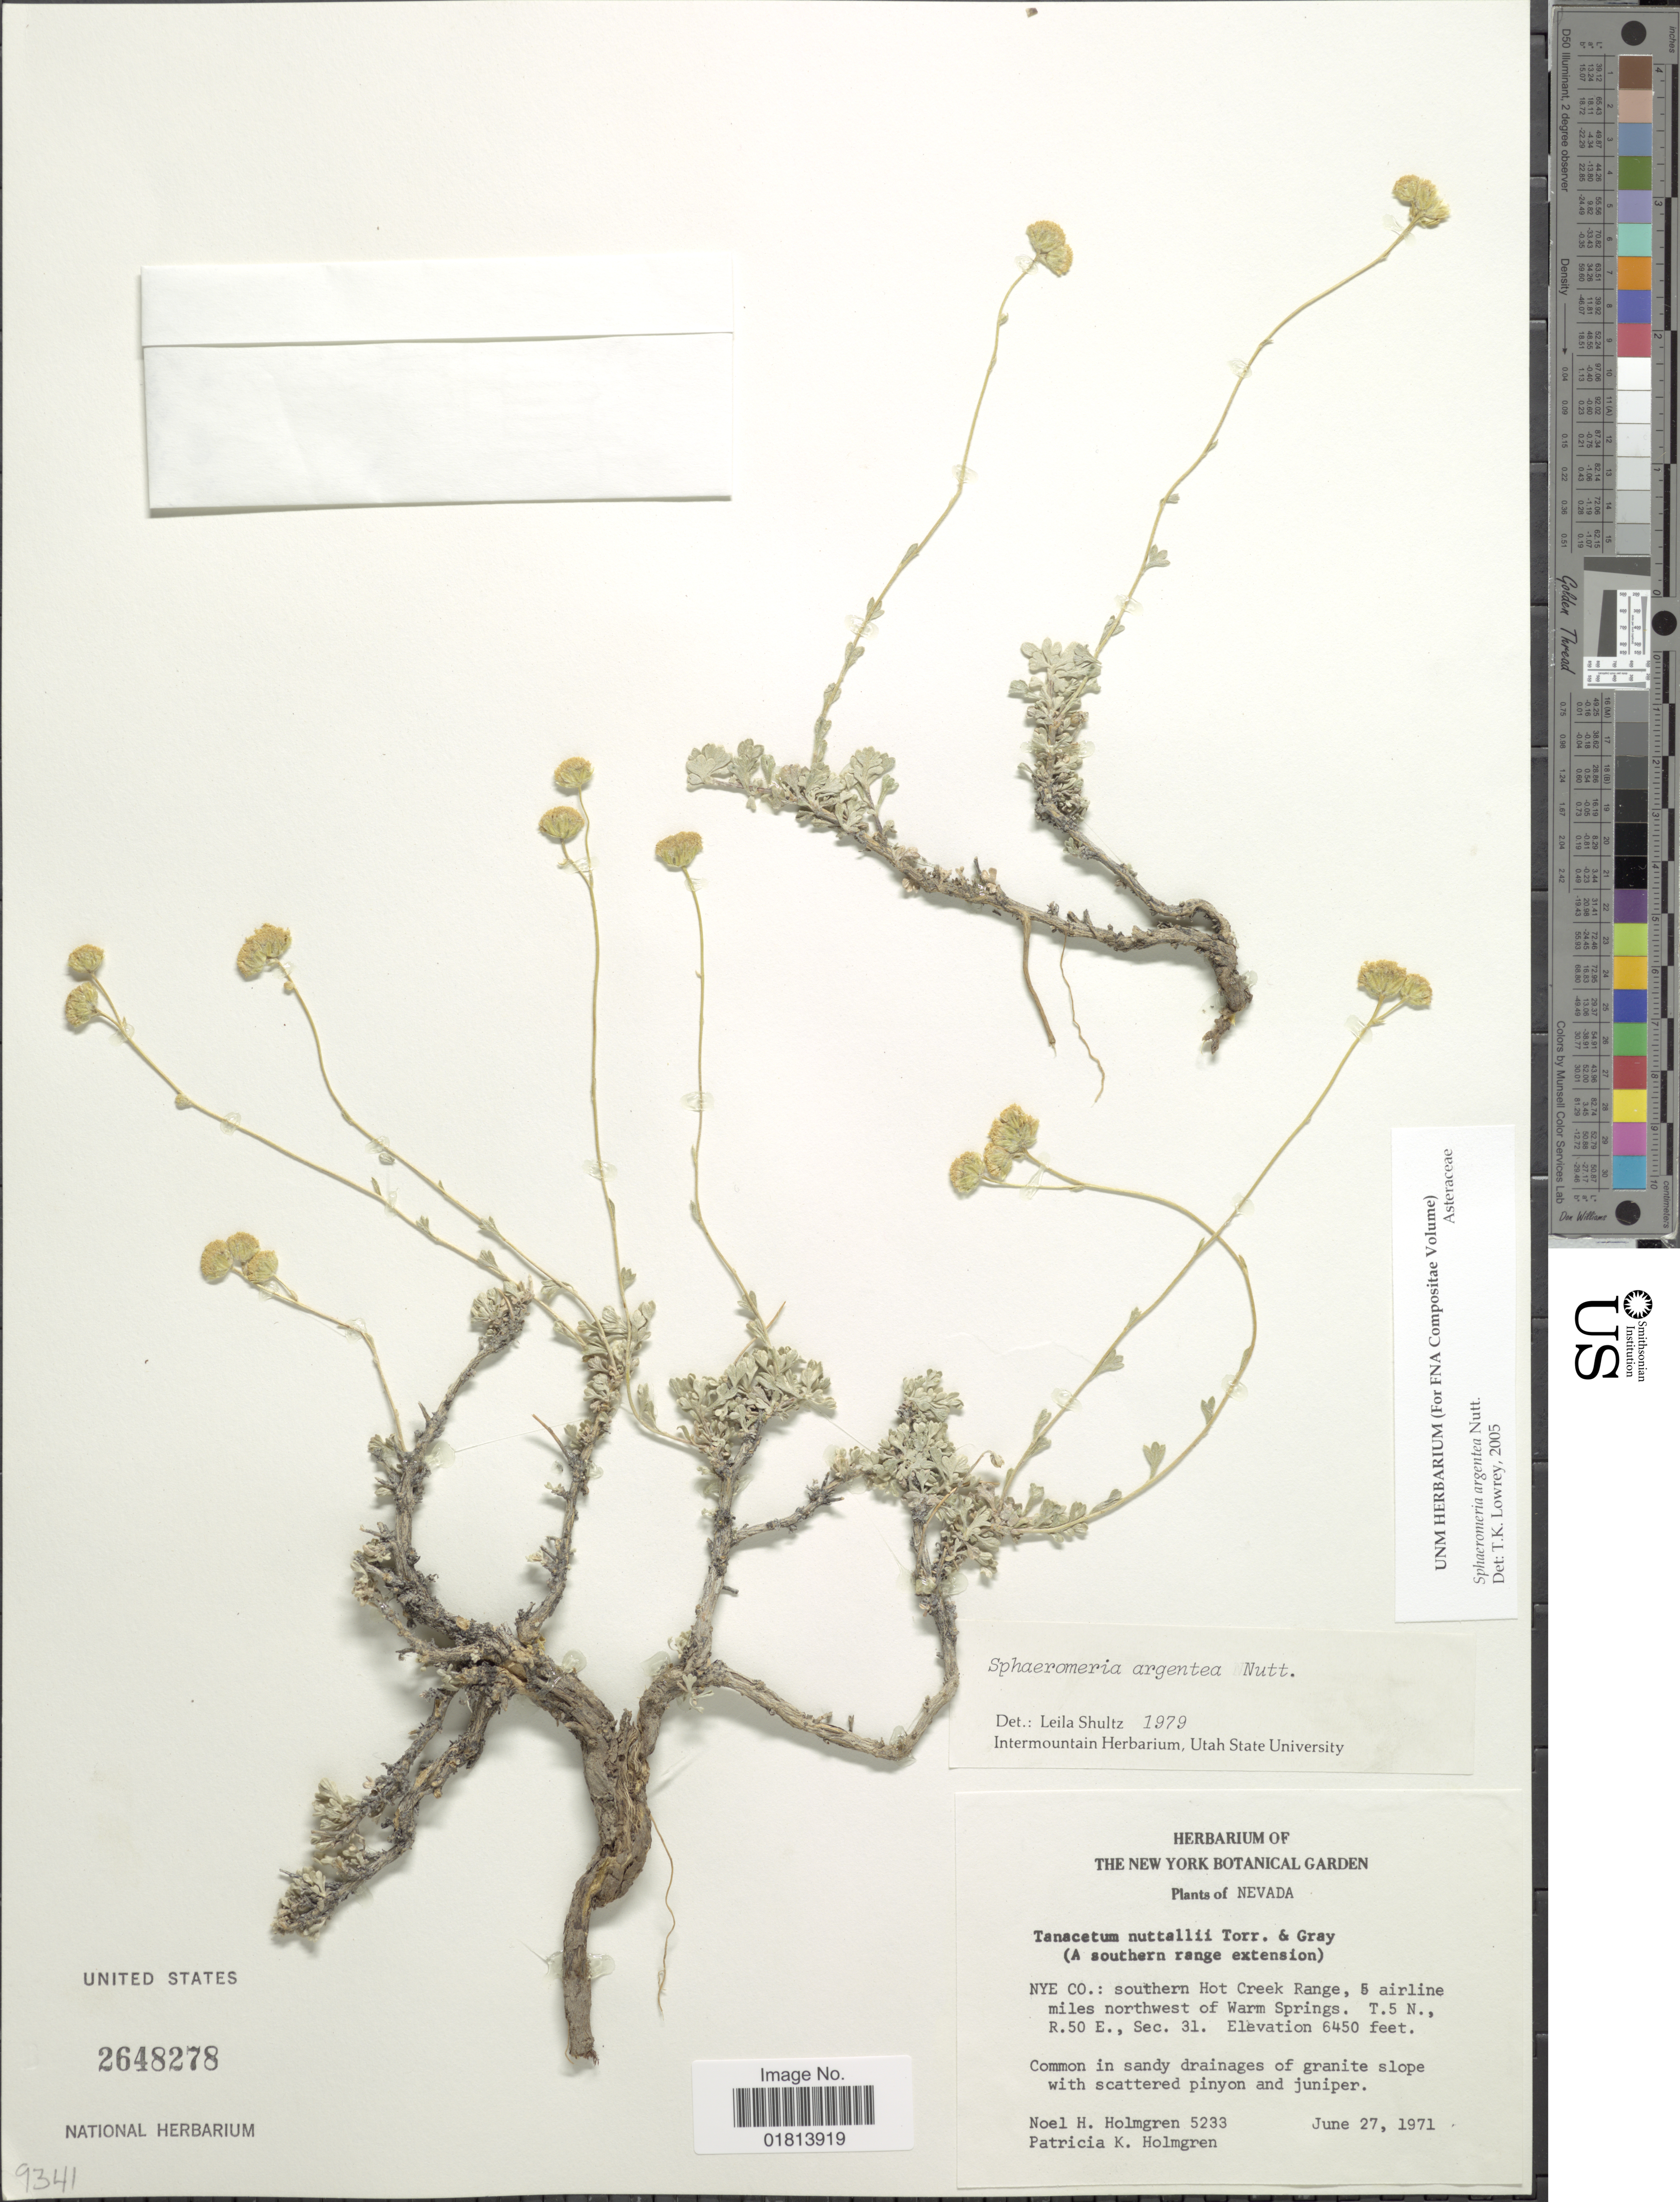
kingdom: Plantae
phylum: Tracheophyta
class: Magnoliopsida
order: Asterales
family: Asteraceae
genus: Sphaeromeria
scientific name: Sphaeromeria argentea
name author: Nutt.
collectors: N. H. Holmgren & P. K. Holmgren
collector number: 5233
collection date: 1971-06-27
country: United States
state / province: Nevada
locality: Nye Co.: southern Hot Creek Range, 5 airline miles northwest of Warm Springs, T. 5 N., R. 50 E., Sec. 31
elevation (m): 1966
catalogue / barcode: US 2648278